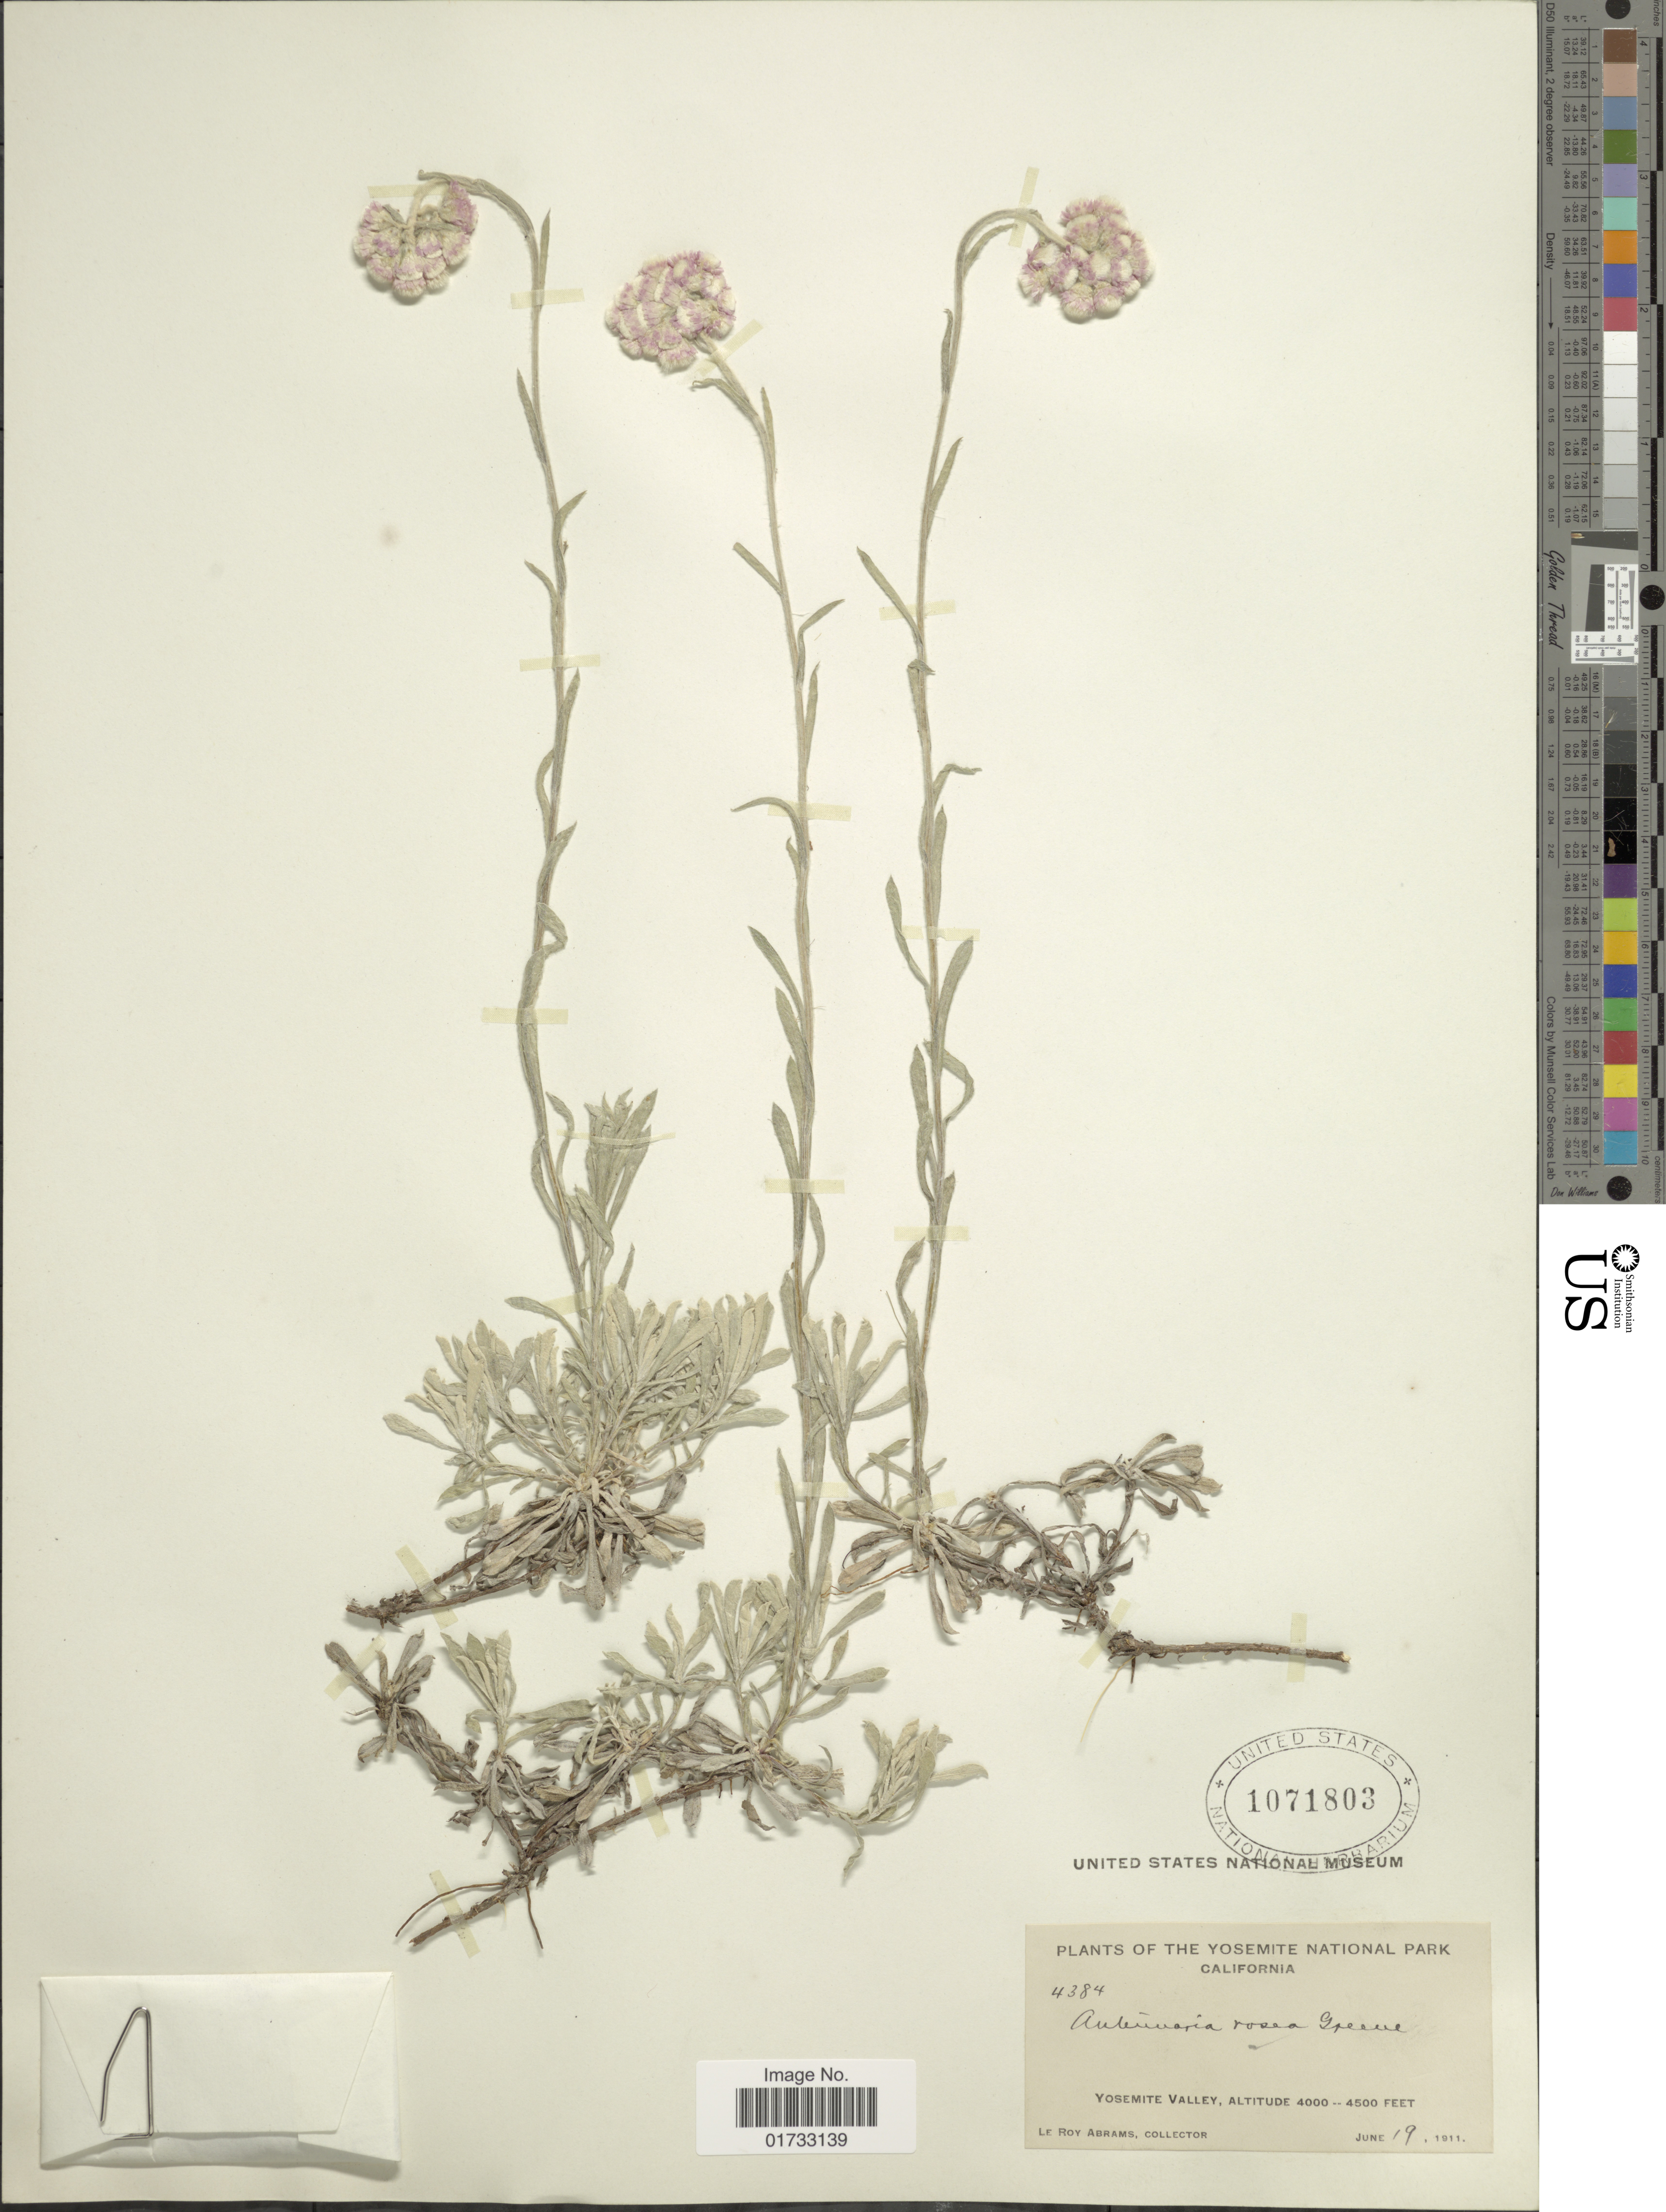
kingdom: Plantae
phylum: Tracheophyta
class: Magnoliopsida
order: Asterales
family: Asteraceae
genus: Antennaria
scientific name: Antennaria rosea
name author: Greene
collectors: L. Abrams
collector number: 4384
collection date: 1911-06-19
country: United States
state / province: California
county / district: Mariposa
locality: Yosemite National Park, Yosemite Valley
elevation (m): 1219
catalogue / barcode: US 1071803